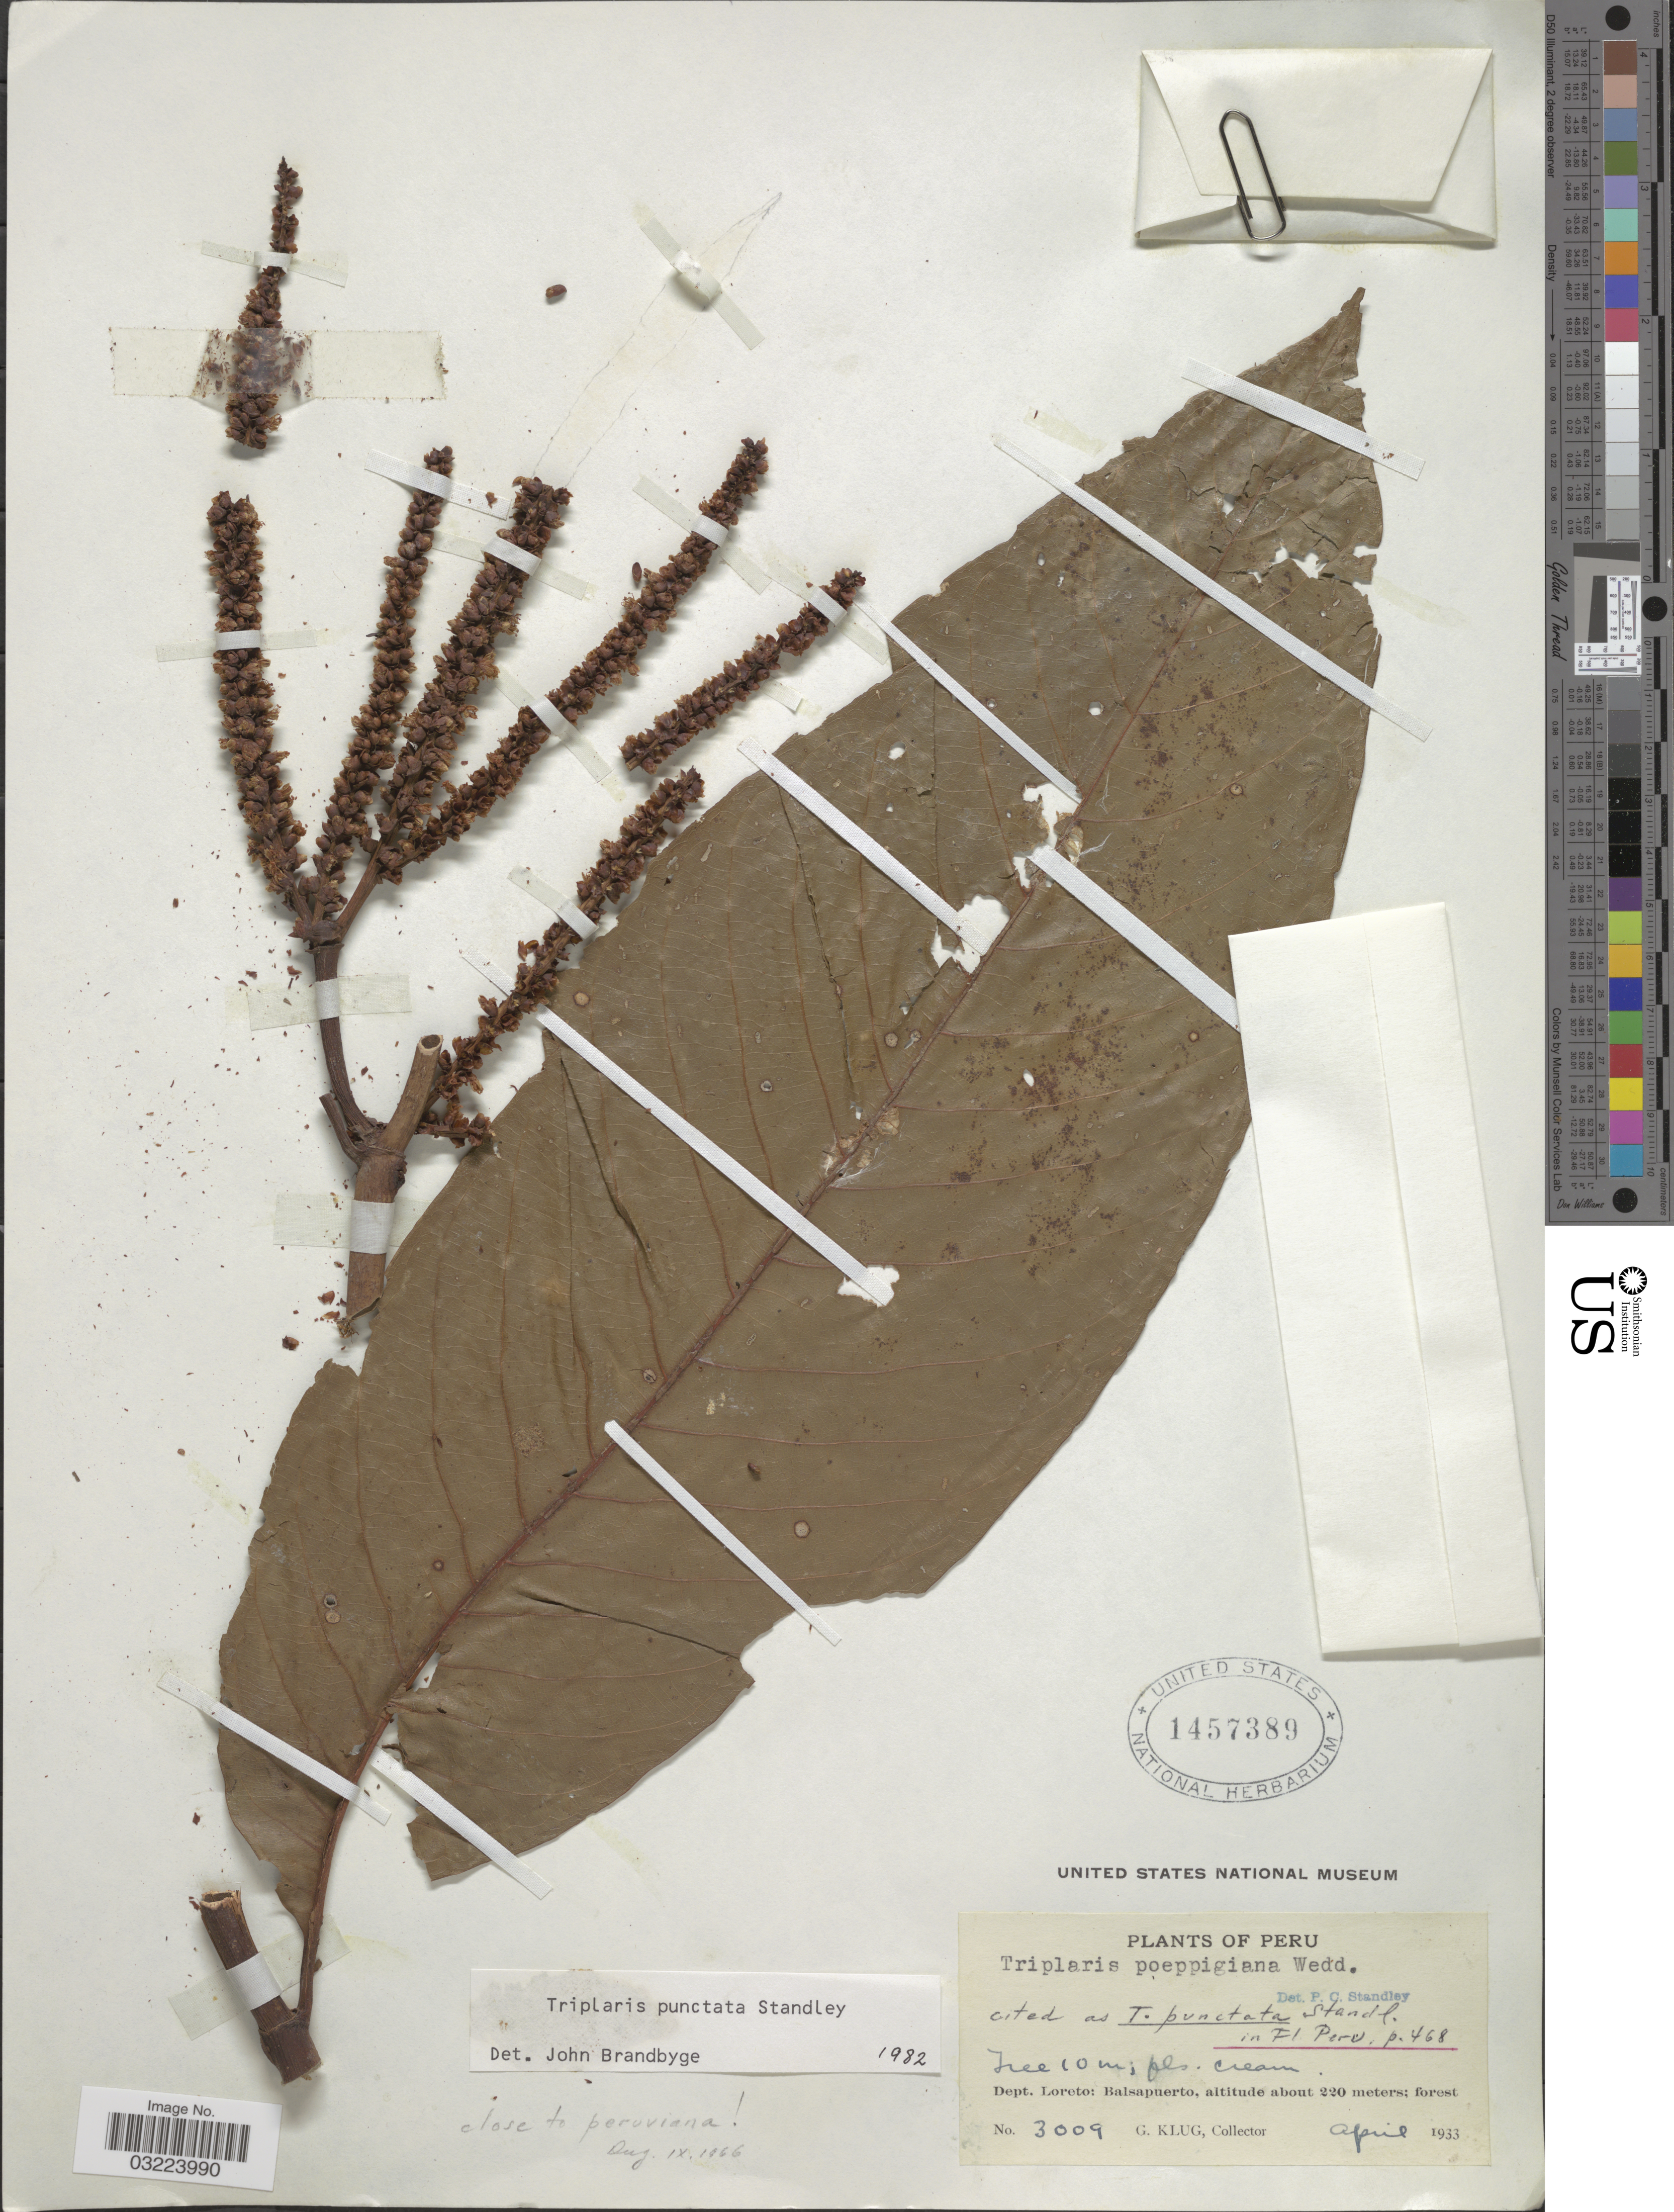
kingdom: Plantae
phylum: Tracheophyta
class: Magnoliopsida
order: Caryophyllales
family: Polygonaceae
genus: Triplaris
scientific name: Triplaris punctata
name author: Standl. ex J.F. Macbr.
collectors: G. Klug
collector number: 3009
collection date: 1933-04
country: Peru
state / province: Loreto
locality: Dept. Loreto: Balsapuerto.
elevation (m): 220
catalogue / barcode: US 1457389